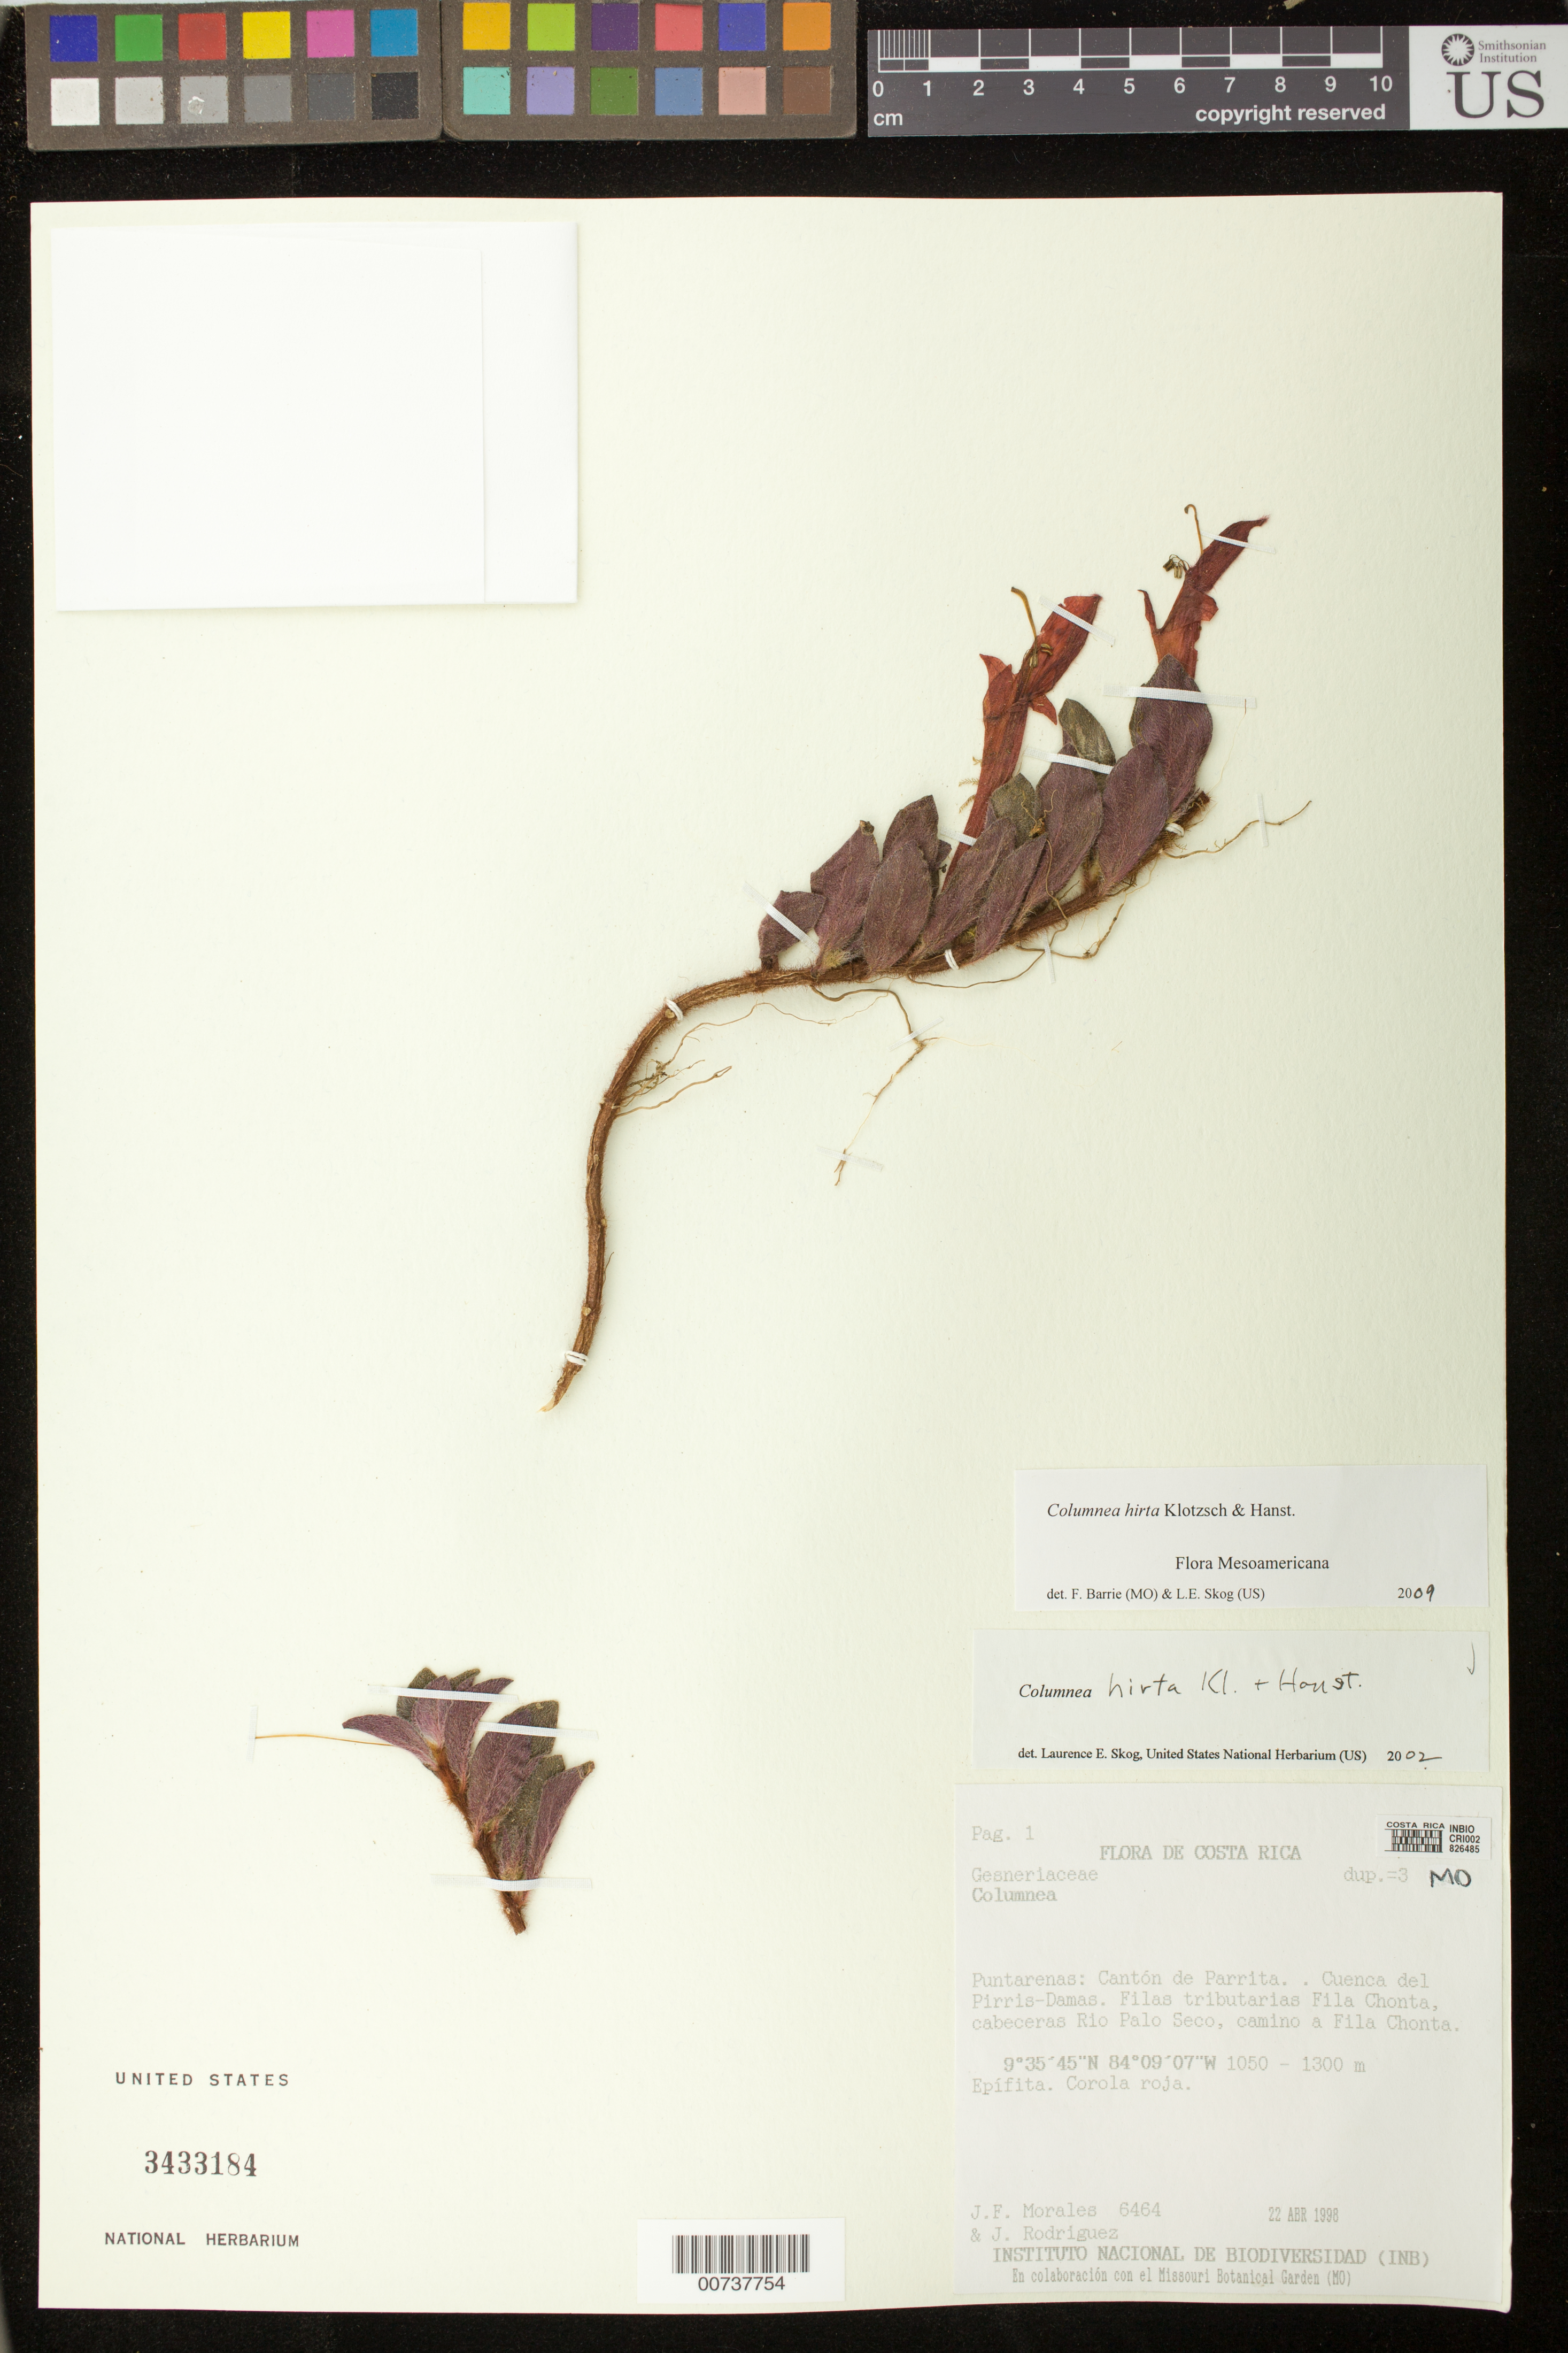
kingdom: Plantae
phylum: Tracheophyta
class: Magnoliopsida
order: Lamiales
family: Gesneriaceae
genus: Columnea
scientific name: Columnea hirta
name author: Klotzsch & Hanst.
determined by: Skog, Laurence E.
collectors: J. Morales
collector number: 6464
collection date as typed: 22 Apr 1998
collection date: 1998-04-22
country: Costa Rica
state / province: Puntarenas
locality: Cantón de Parrita, Cuenca del Pirris-Damas, Filas tributarias Fila Chonta, cabeceras Rio Palo Seco, camino a Fila Chonta.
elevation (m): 1050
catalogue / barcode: US 3433184